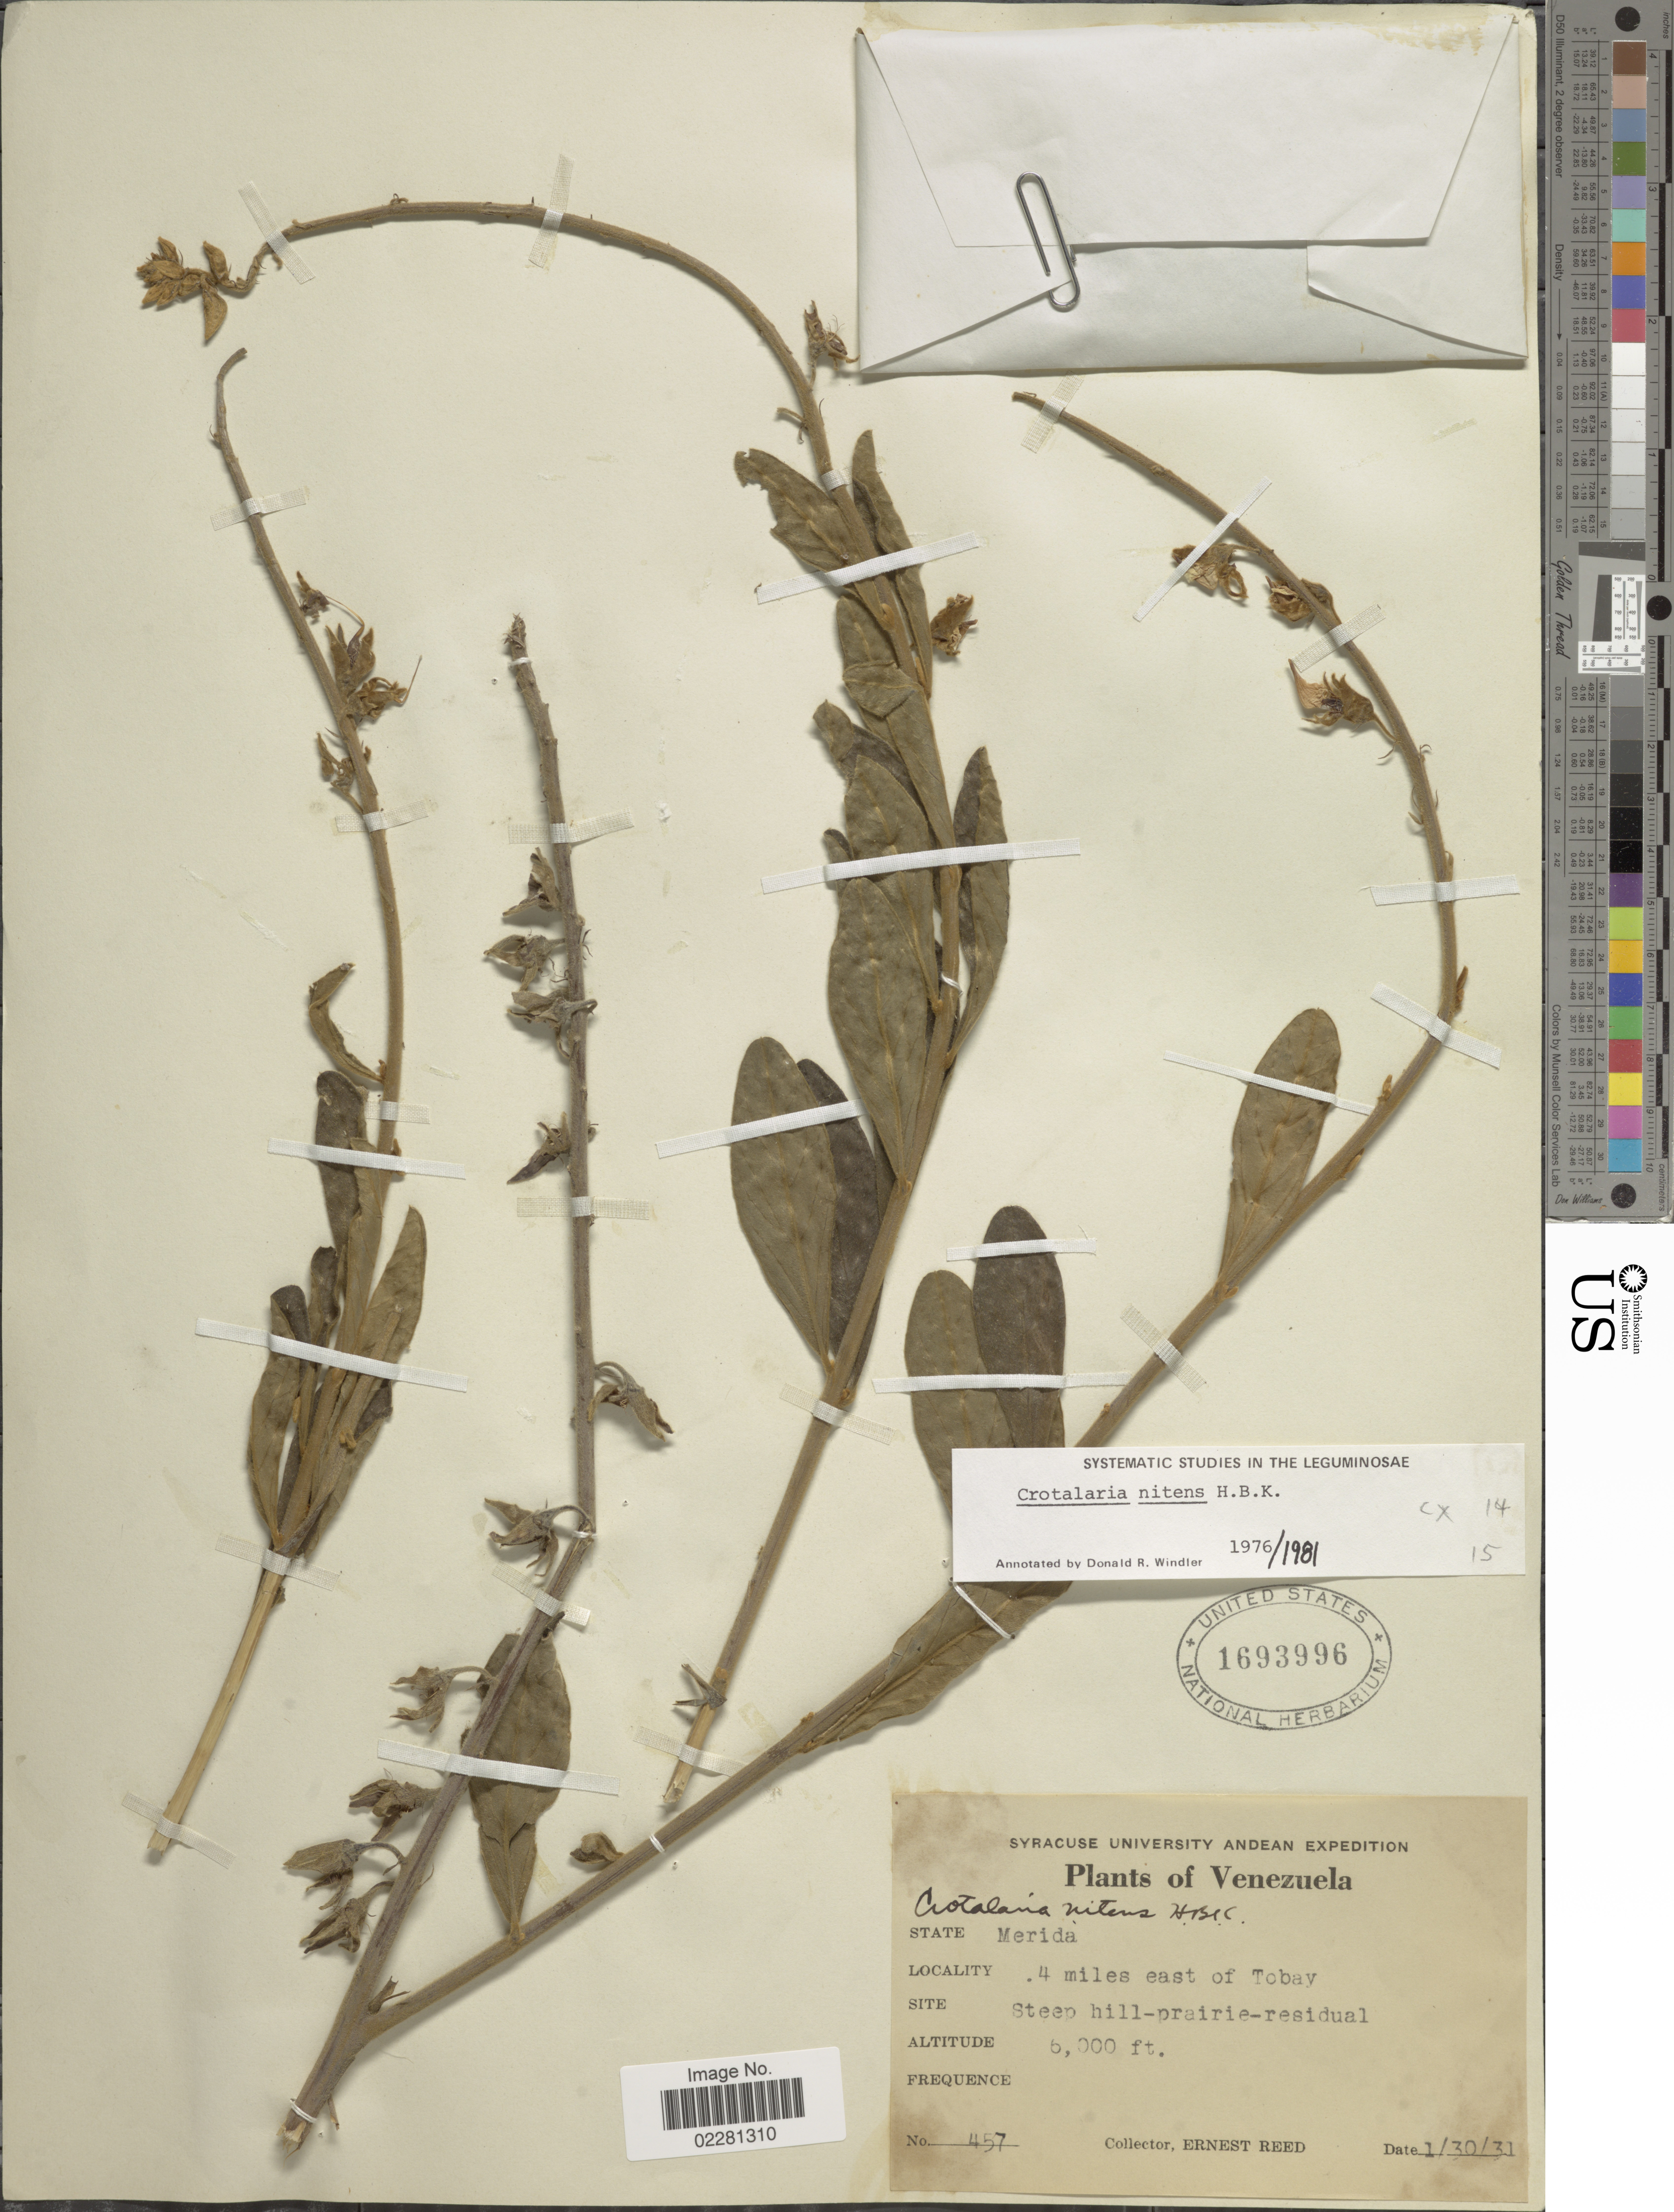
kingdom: Plantae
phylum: Tracheophyta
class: Magnoliopsida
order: Fabales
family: Fabaceae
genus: Crotalaria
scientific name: Crotalaria nitens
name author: Kunth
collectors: E. Reed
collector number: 457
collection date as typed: Transcribed d/m/y: 30/1/31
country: Venezuela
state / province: Mérida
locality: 4 miles east of Tobay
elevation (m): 1829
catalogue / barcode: US 1693996